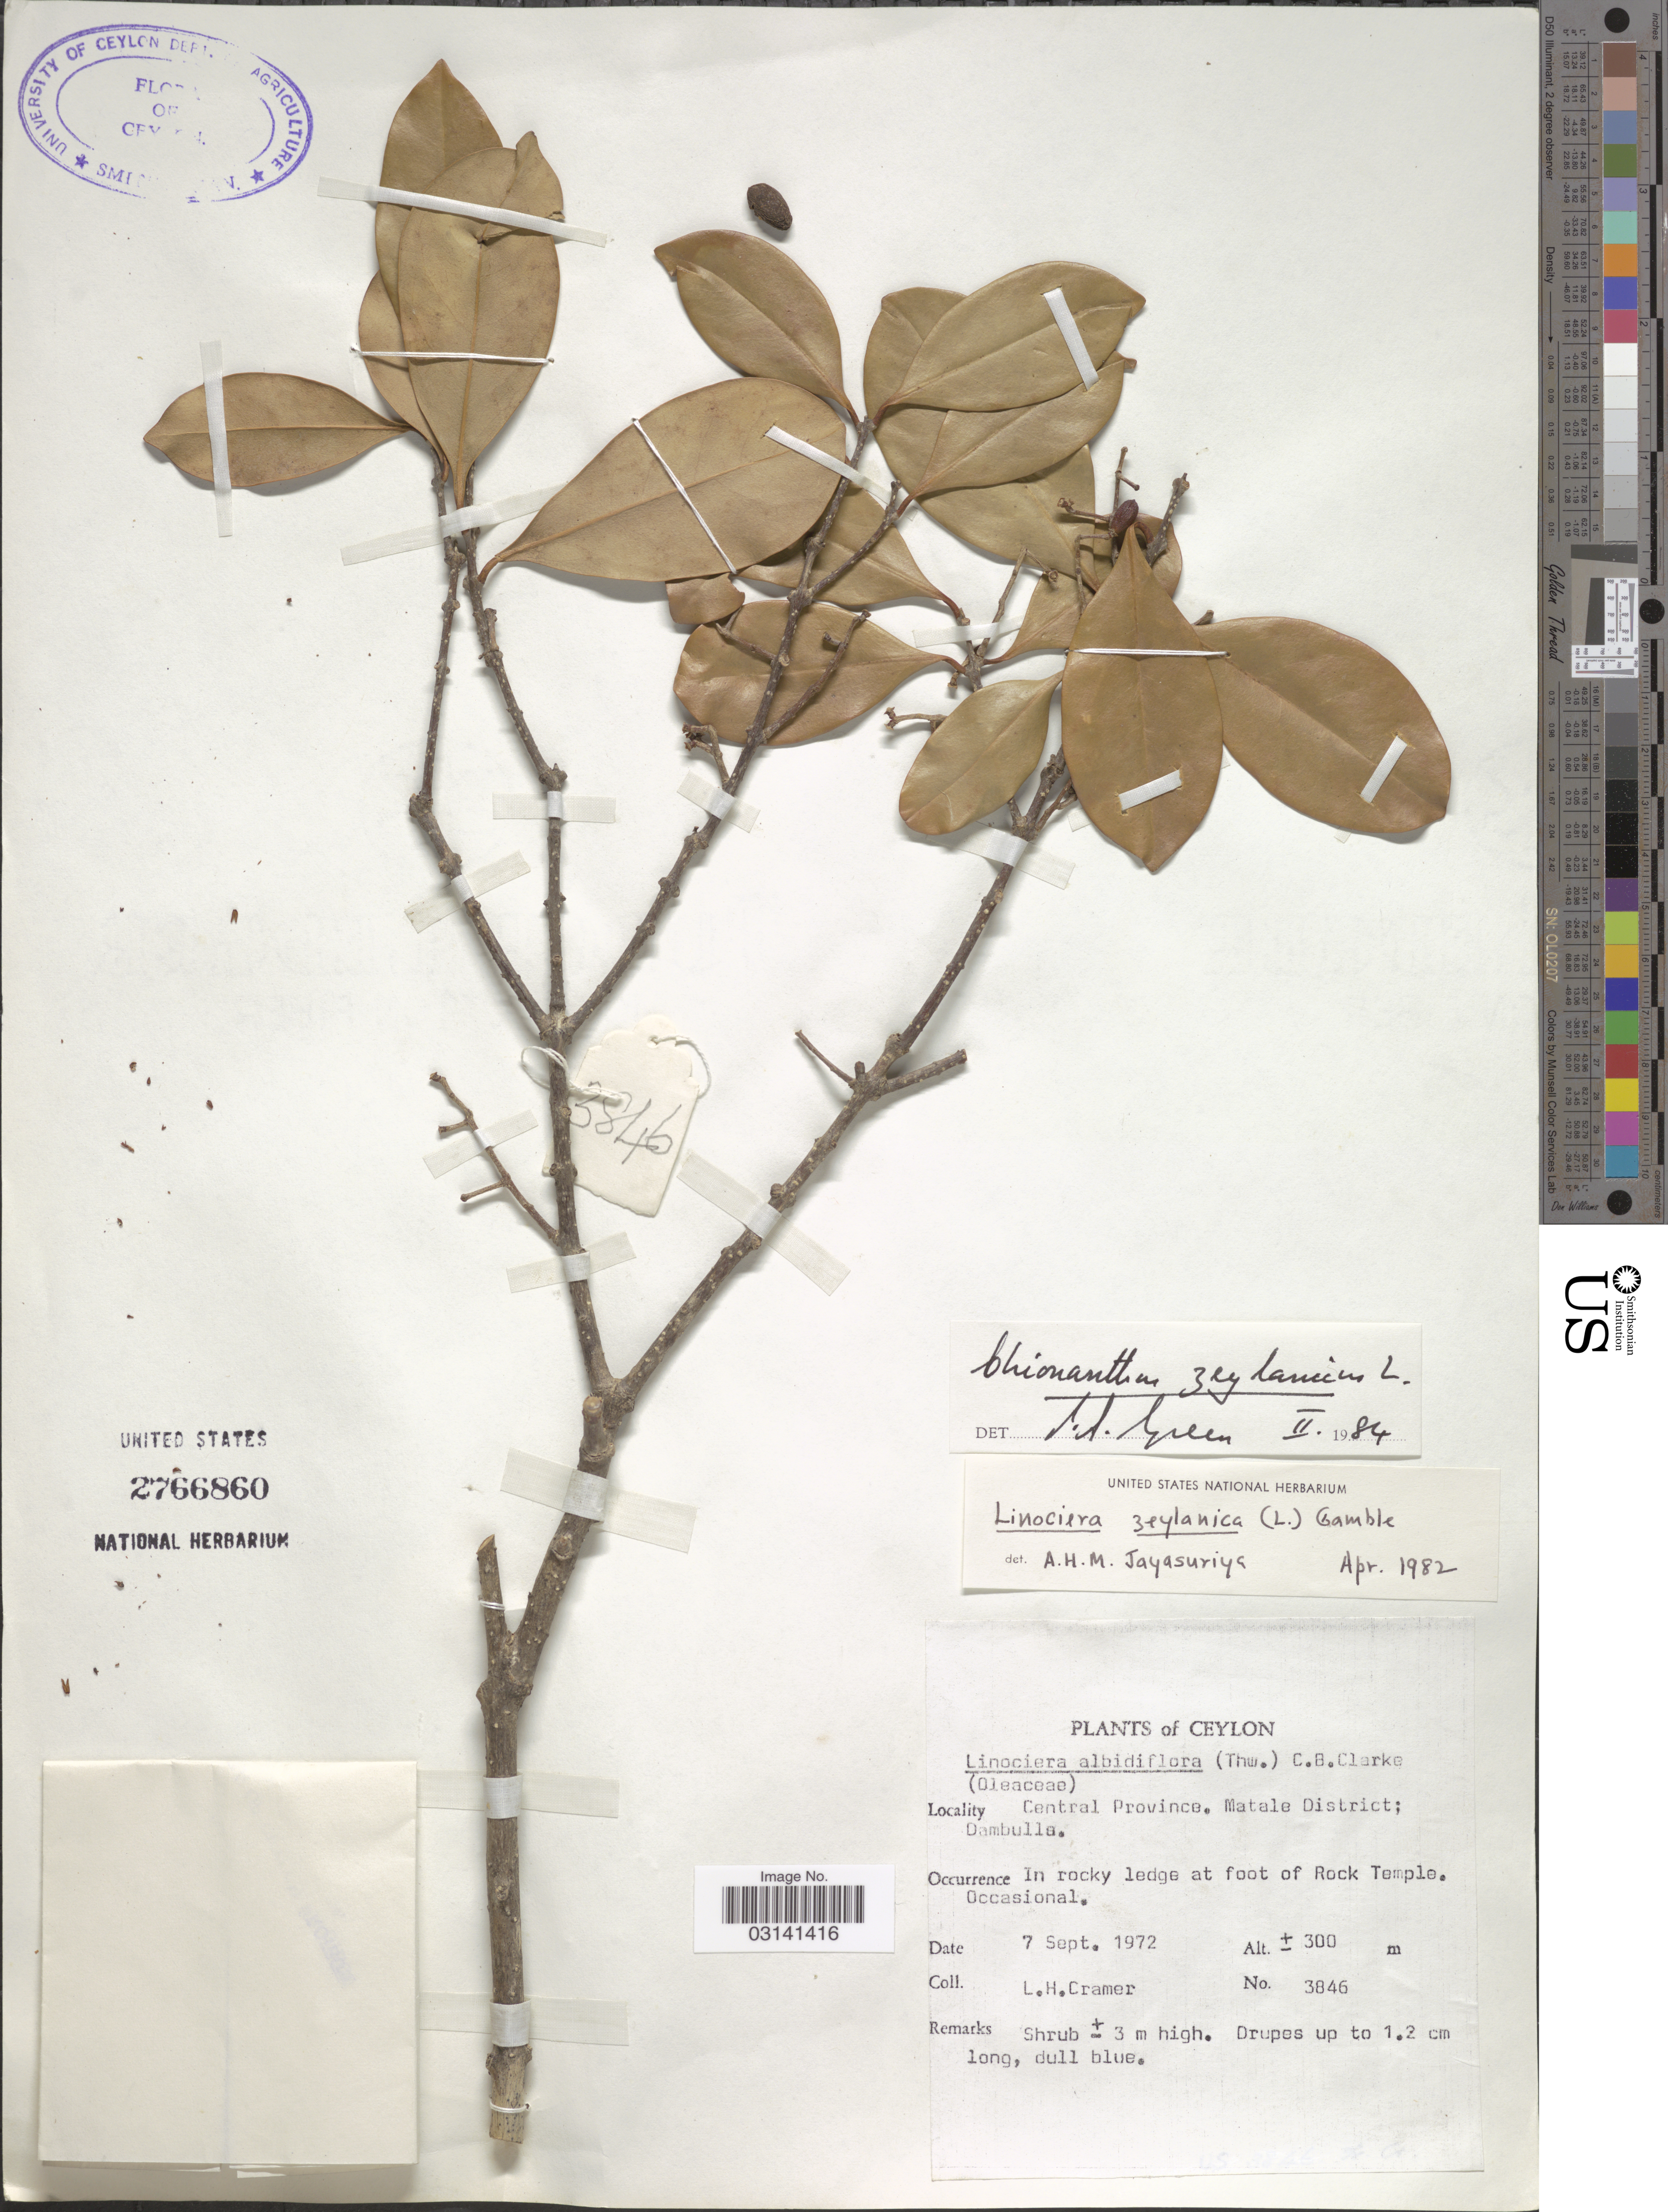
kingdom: Plantae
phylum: Tracheophyta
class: Magnoliopsida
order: Lamiales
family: Oleaceae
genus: Chionanthus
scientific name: Chionanthus zeylanicus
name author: L.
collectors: L. H. Cramer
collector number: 3846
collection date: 1972-09-07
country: Sri Lanka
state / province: Central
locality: Ceylon. Matale District; Dambulla, at foot of Rock Temple.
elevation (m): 300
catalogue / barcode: US 2766860